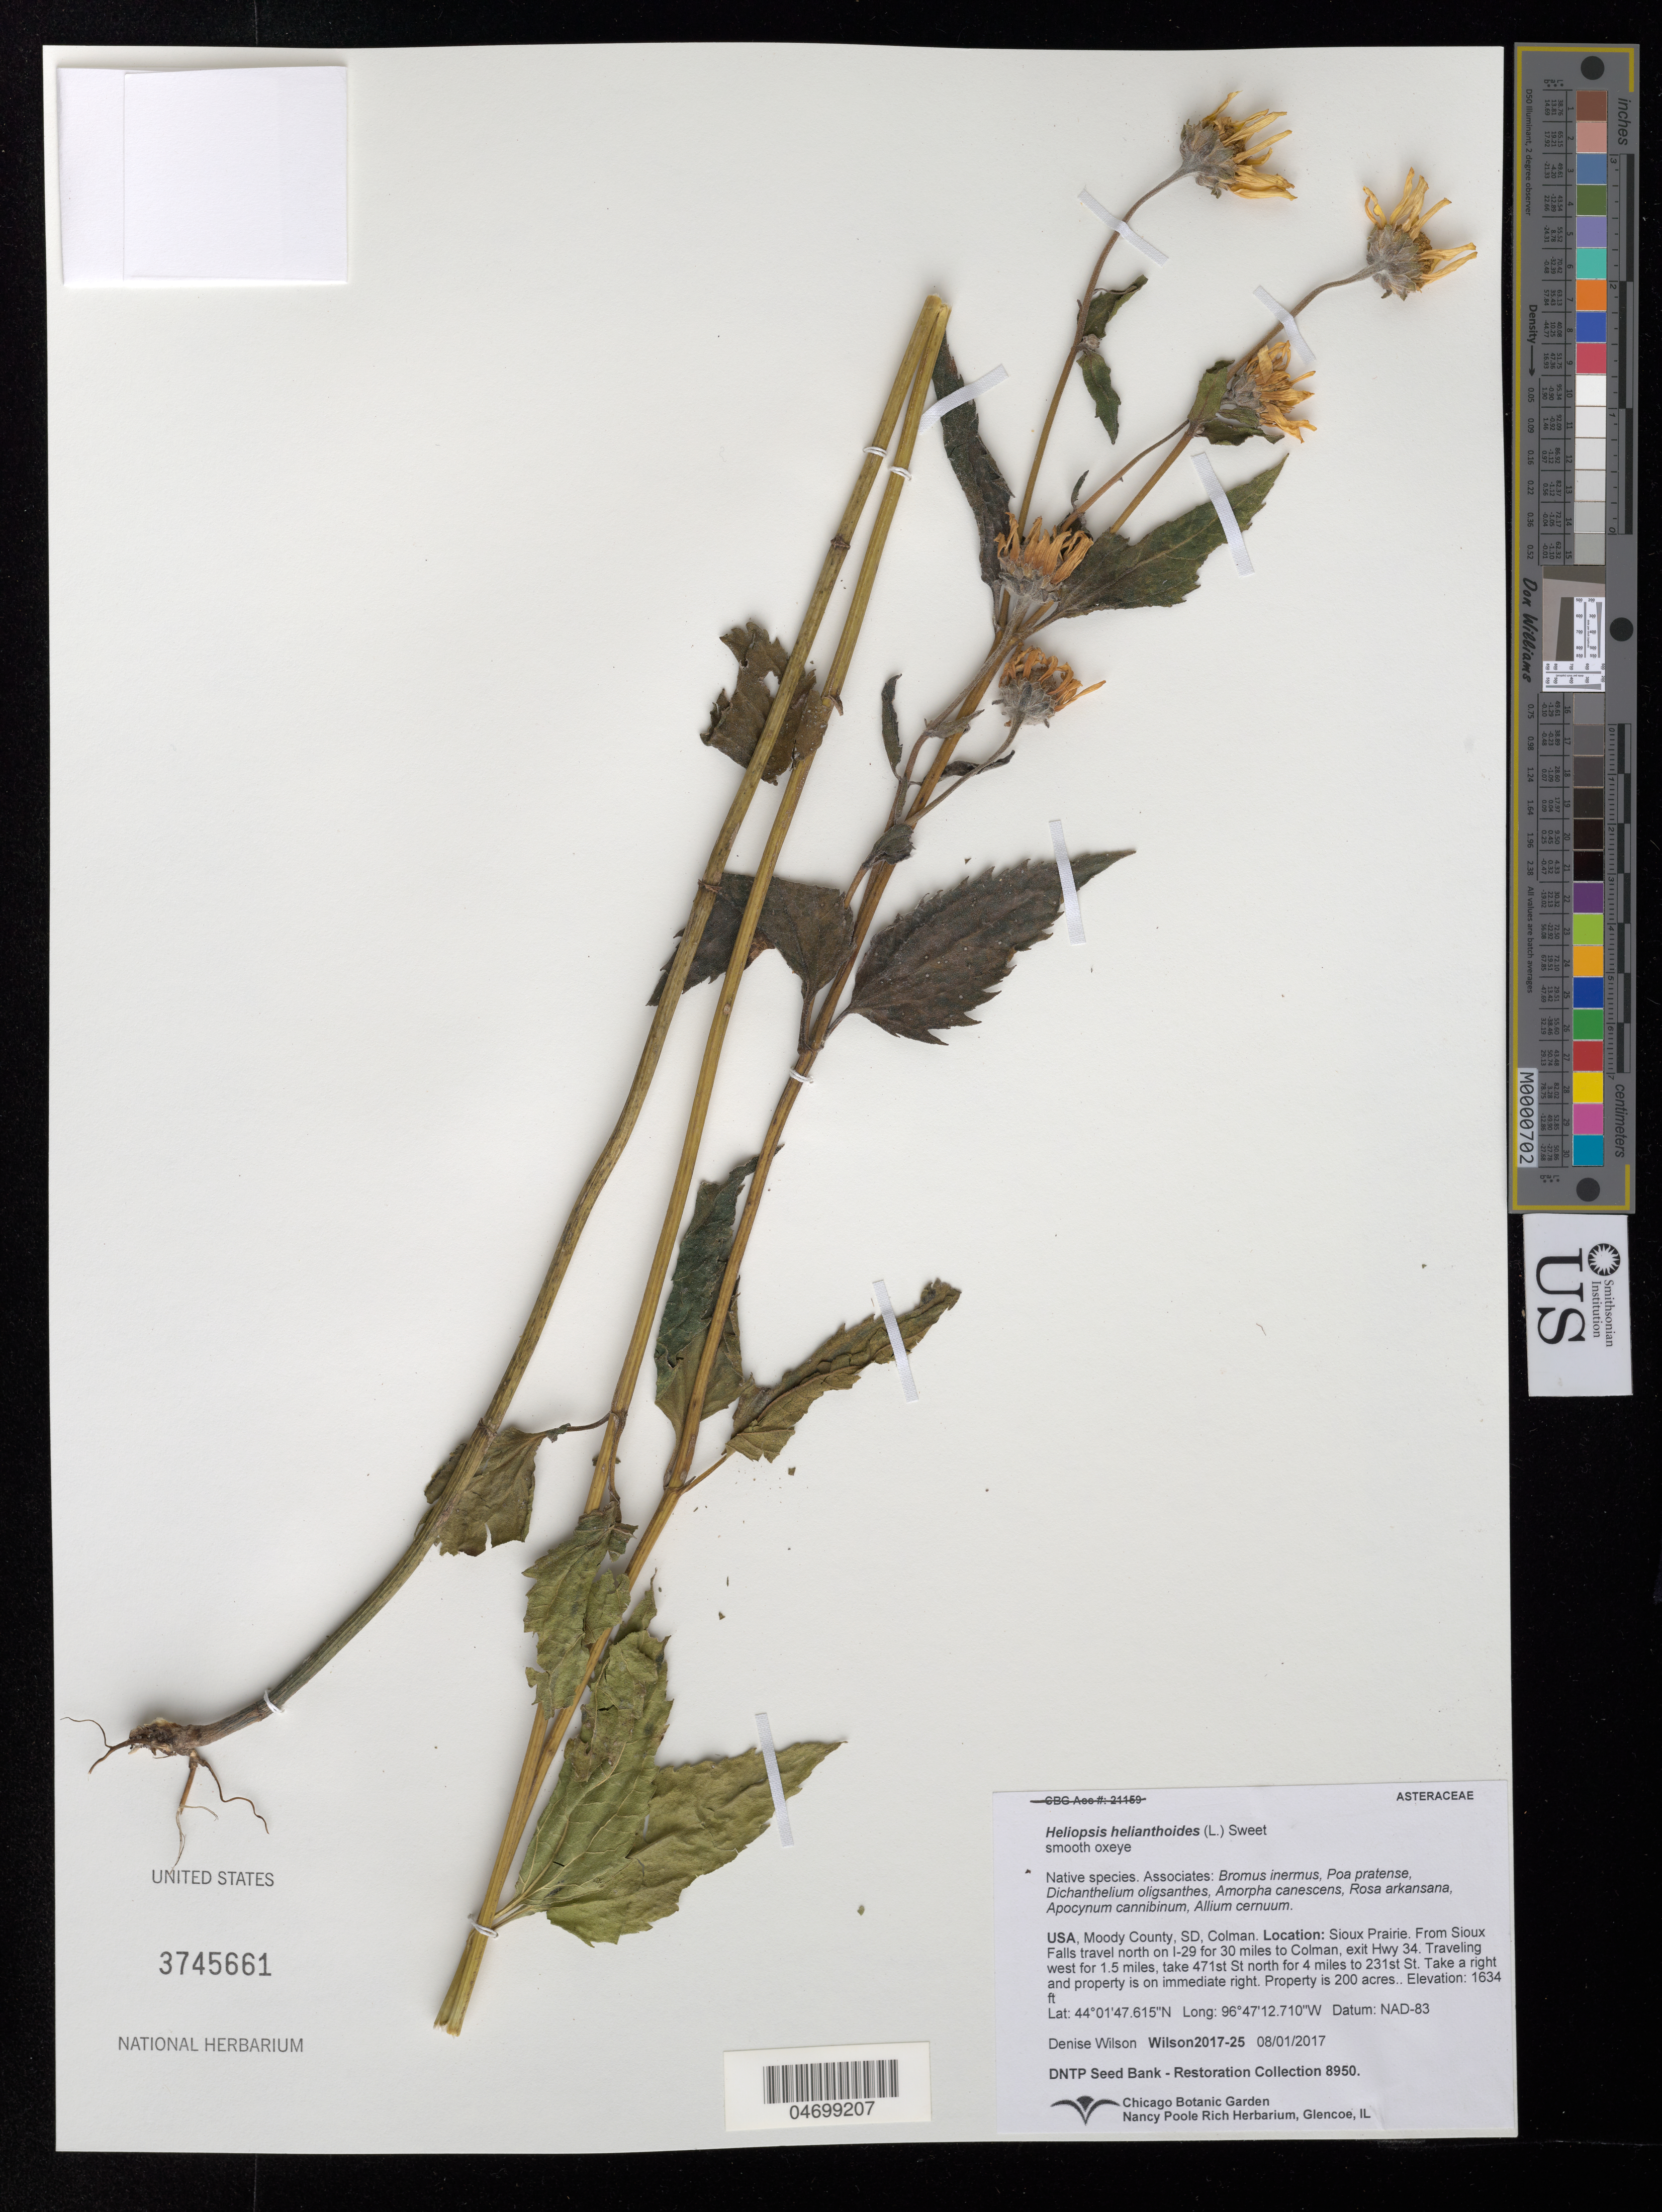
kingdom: Plantae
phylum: Tracheophyta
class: Magnoliopsida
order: Asterales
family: Asteraceae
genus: Heliopsis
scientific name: Heliopsis helianthoides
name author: (L.) Sweet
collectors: D. Wilson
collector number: Wilson2017-25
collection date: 2017-08-01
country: United States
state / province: South Dakota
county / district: Moody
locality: Sioux Prairie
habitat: With Bromus inermus, Poa pratense, Rosa arkansana, etc.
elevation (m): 498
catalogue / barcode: US 3745661